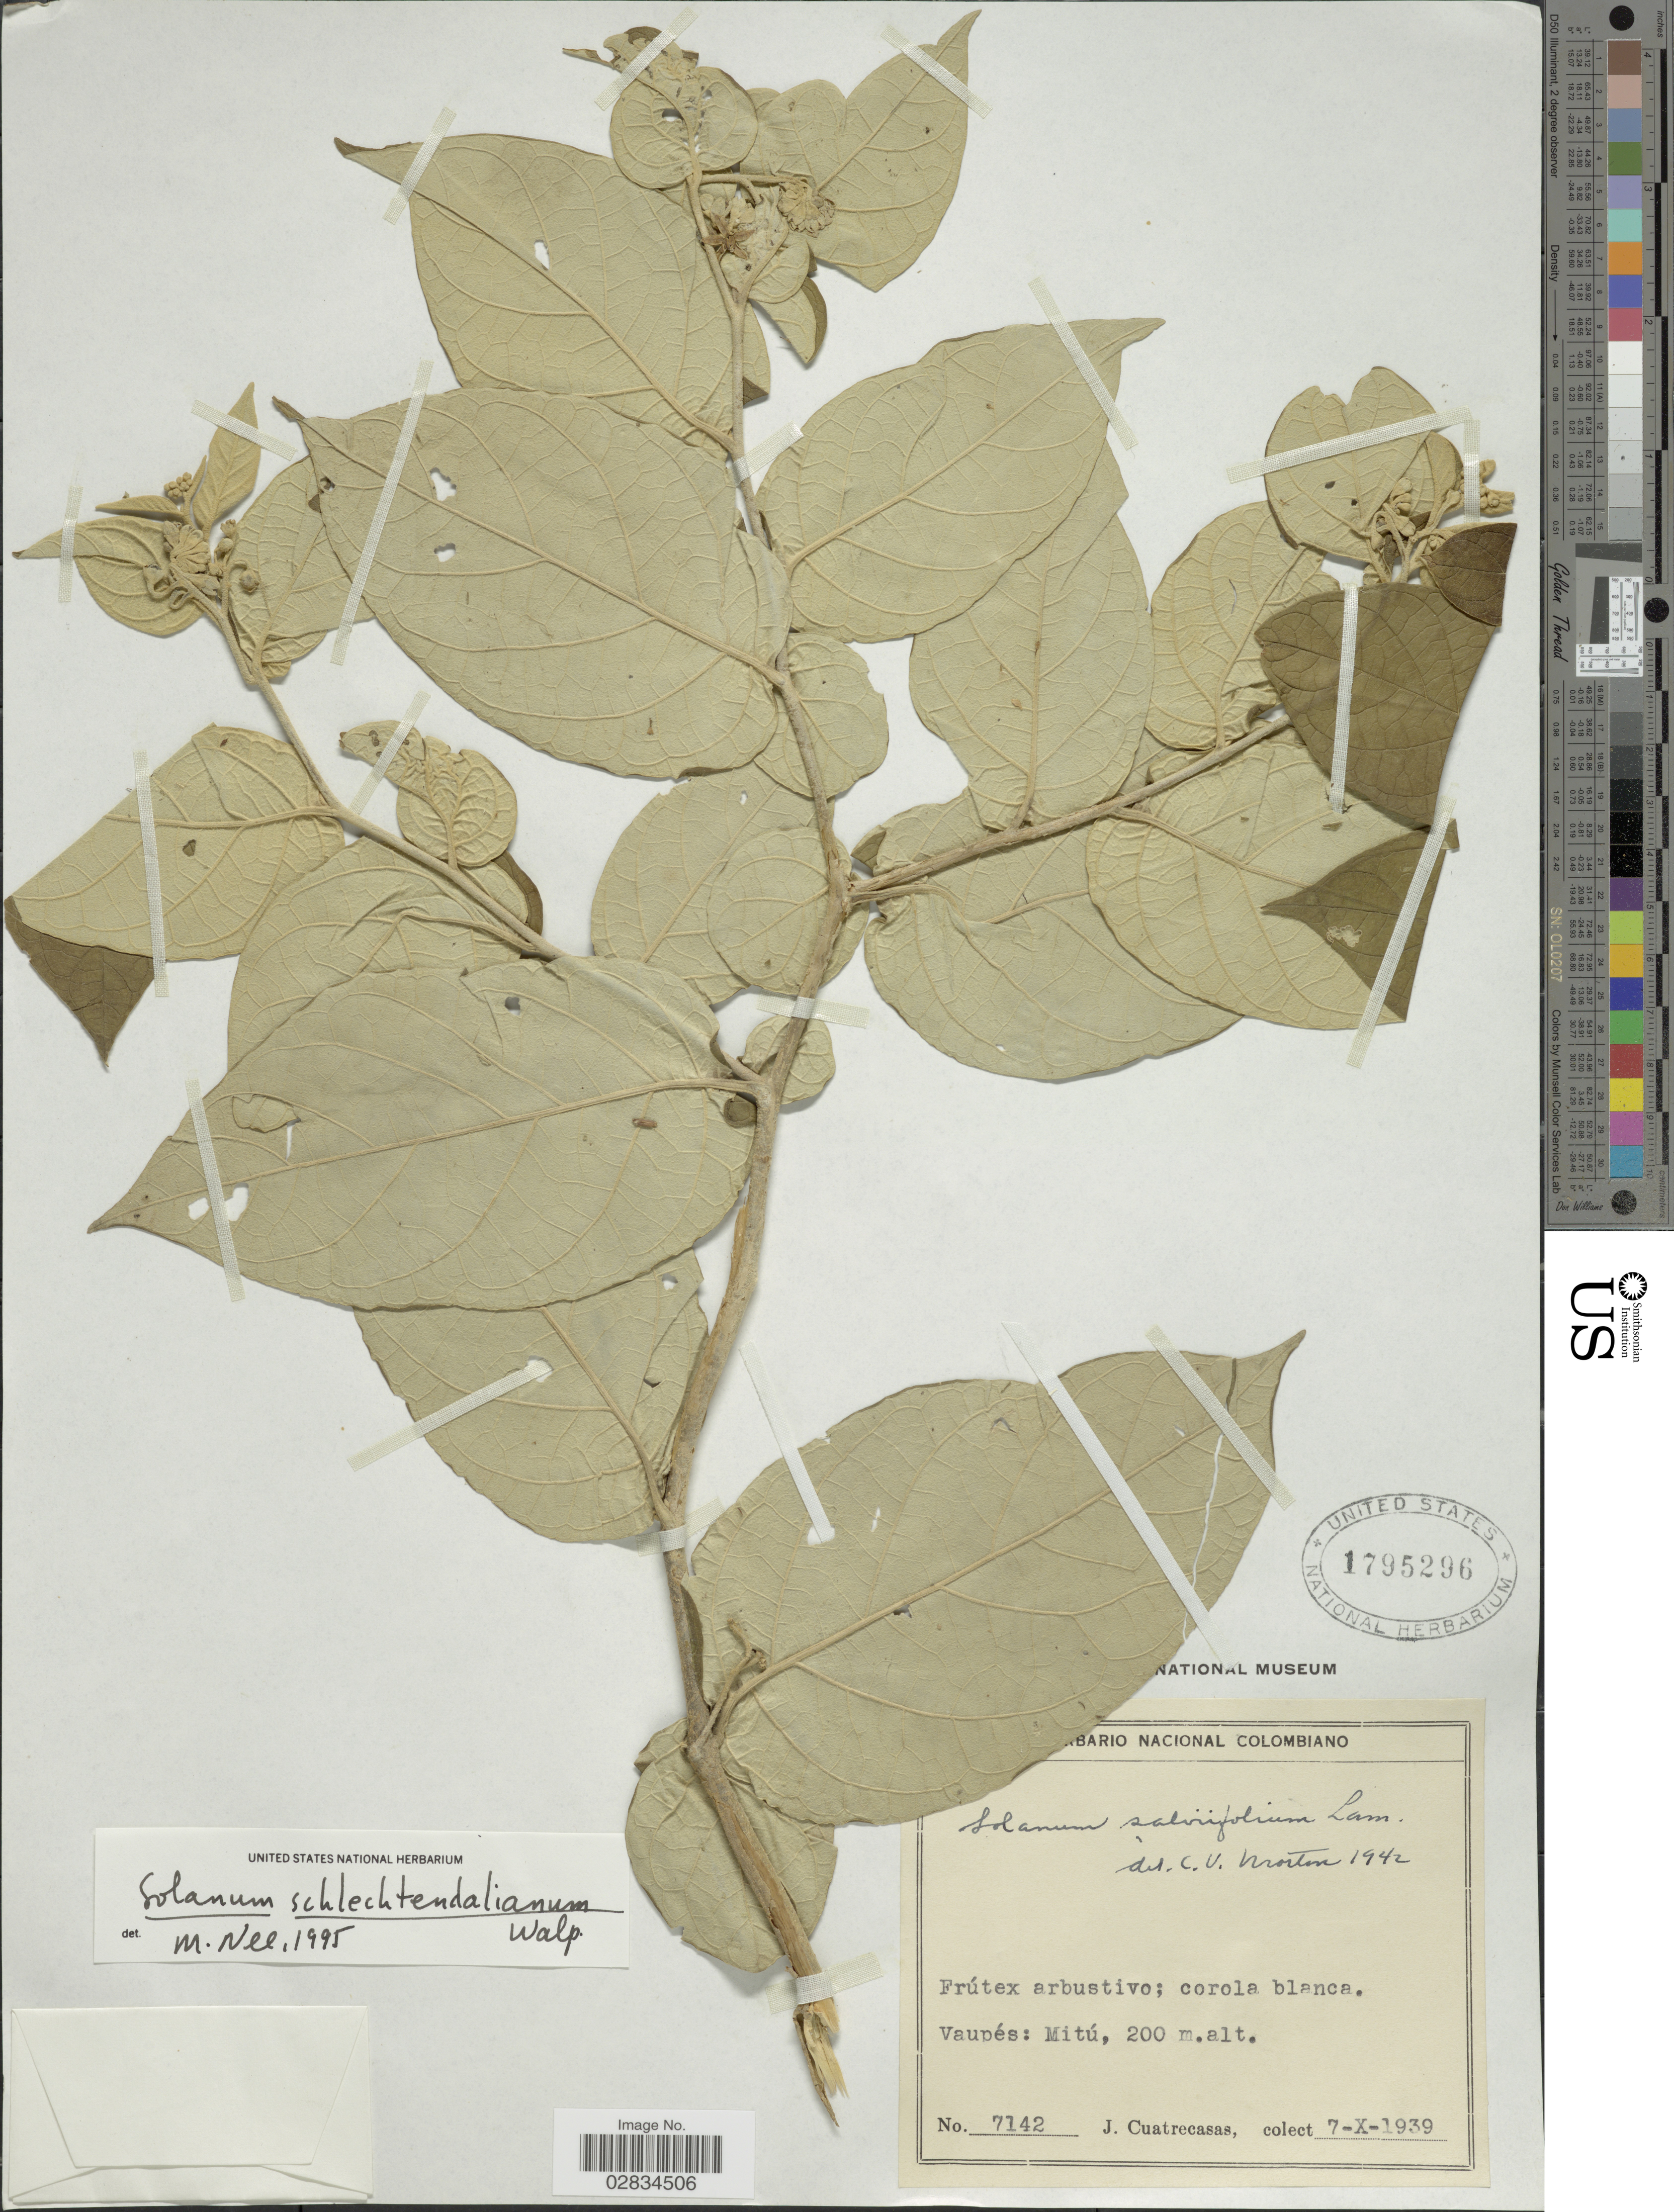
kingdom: Plantae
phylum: Tracheophyta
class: Magnoliopsida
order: Solanales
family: Solanaceae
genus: Solanum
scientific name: Solanum schlechtendalianum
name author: Walp.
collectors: J. Cuatrecasas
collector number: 7142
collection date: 1939-10-07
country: Colombia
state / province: Vaupés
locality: Vaupés: Mitú.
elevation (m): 200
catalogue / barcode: US 1795296